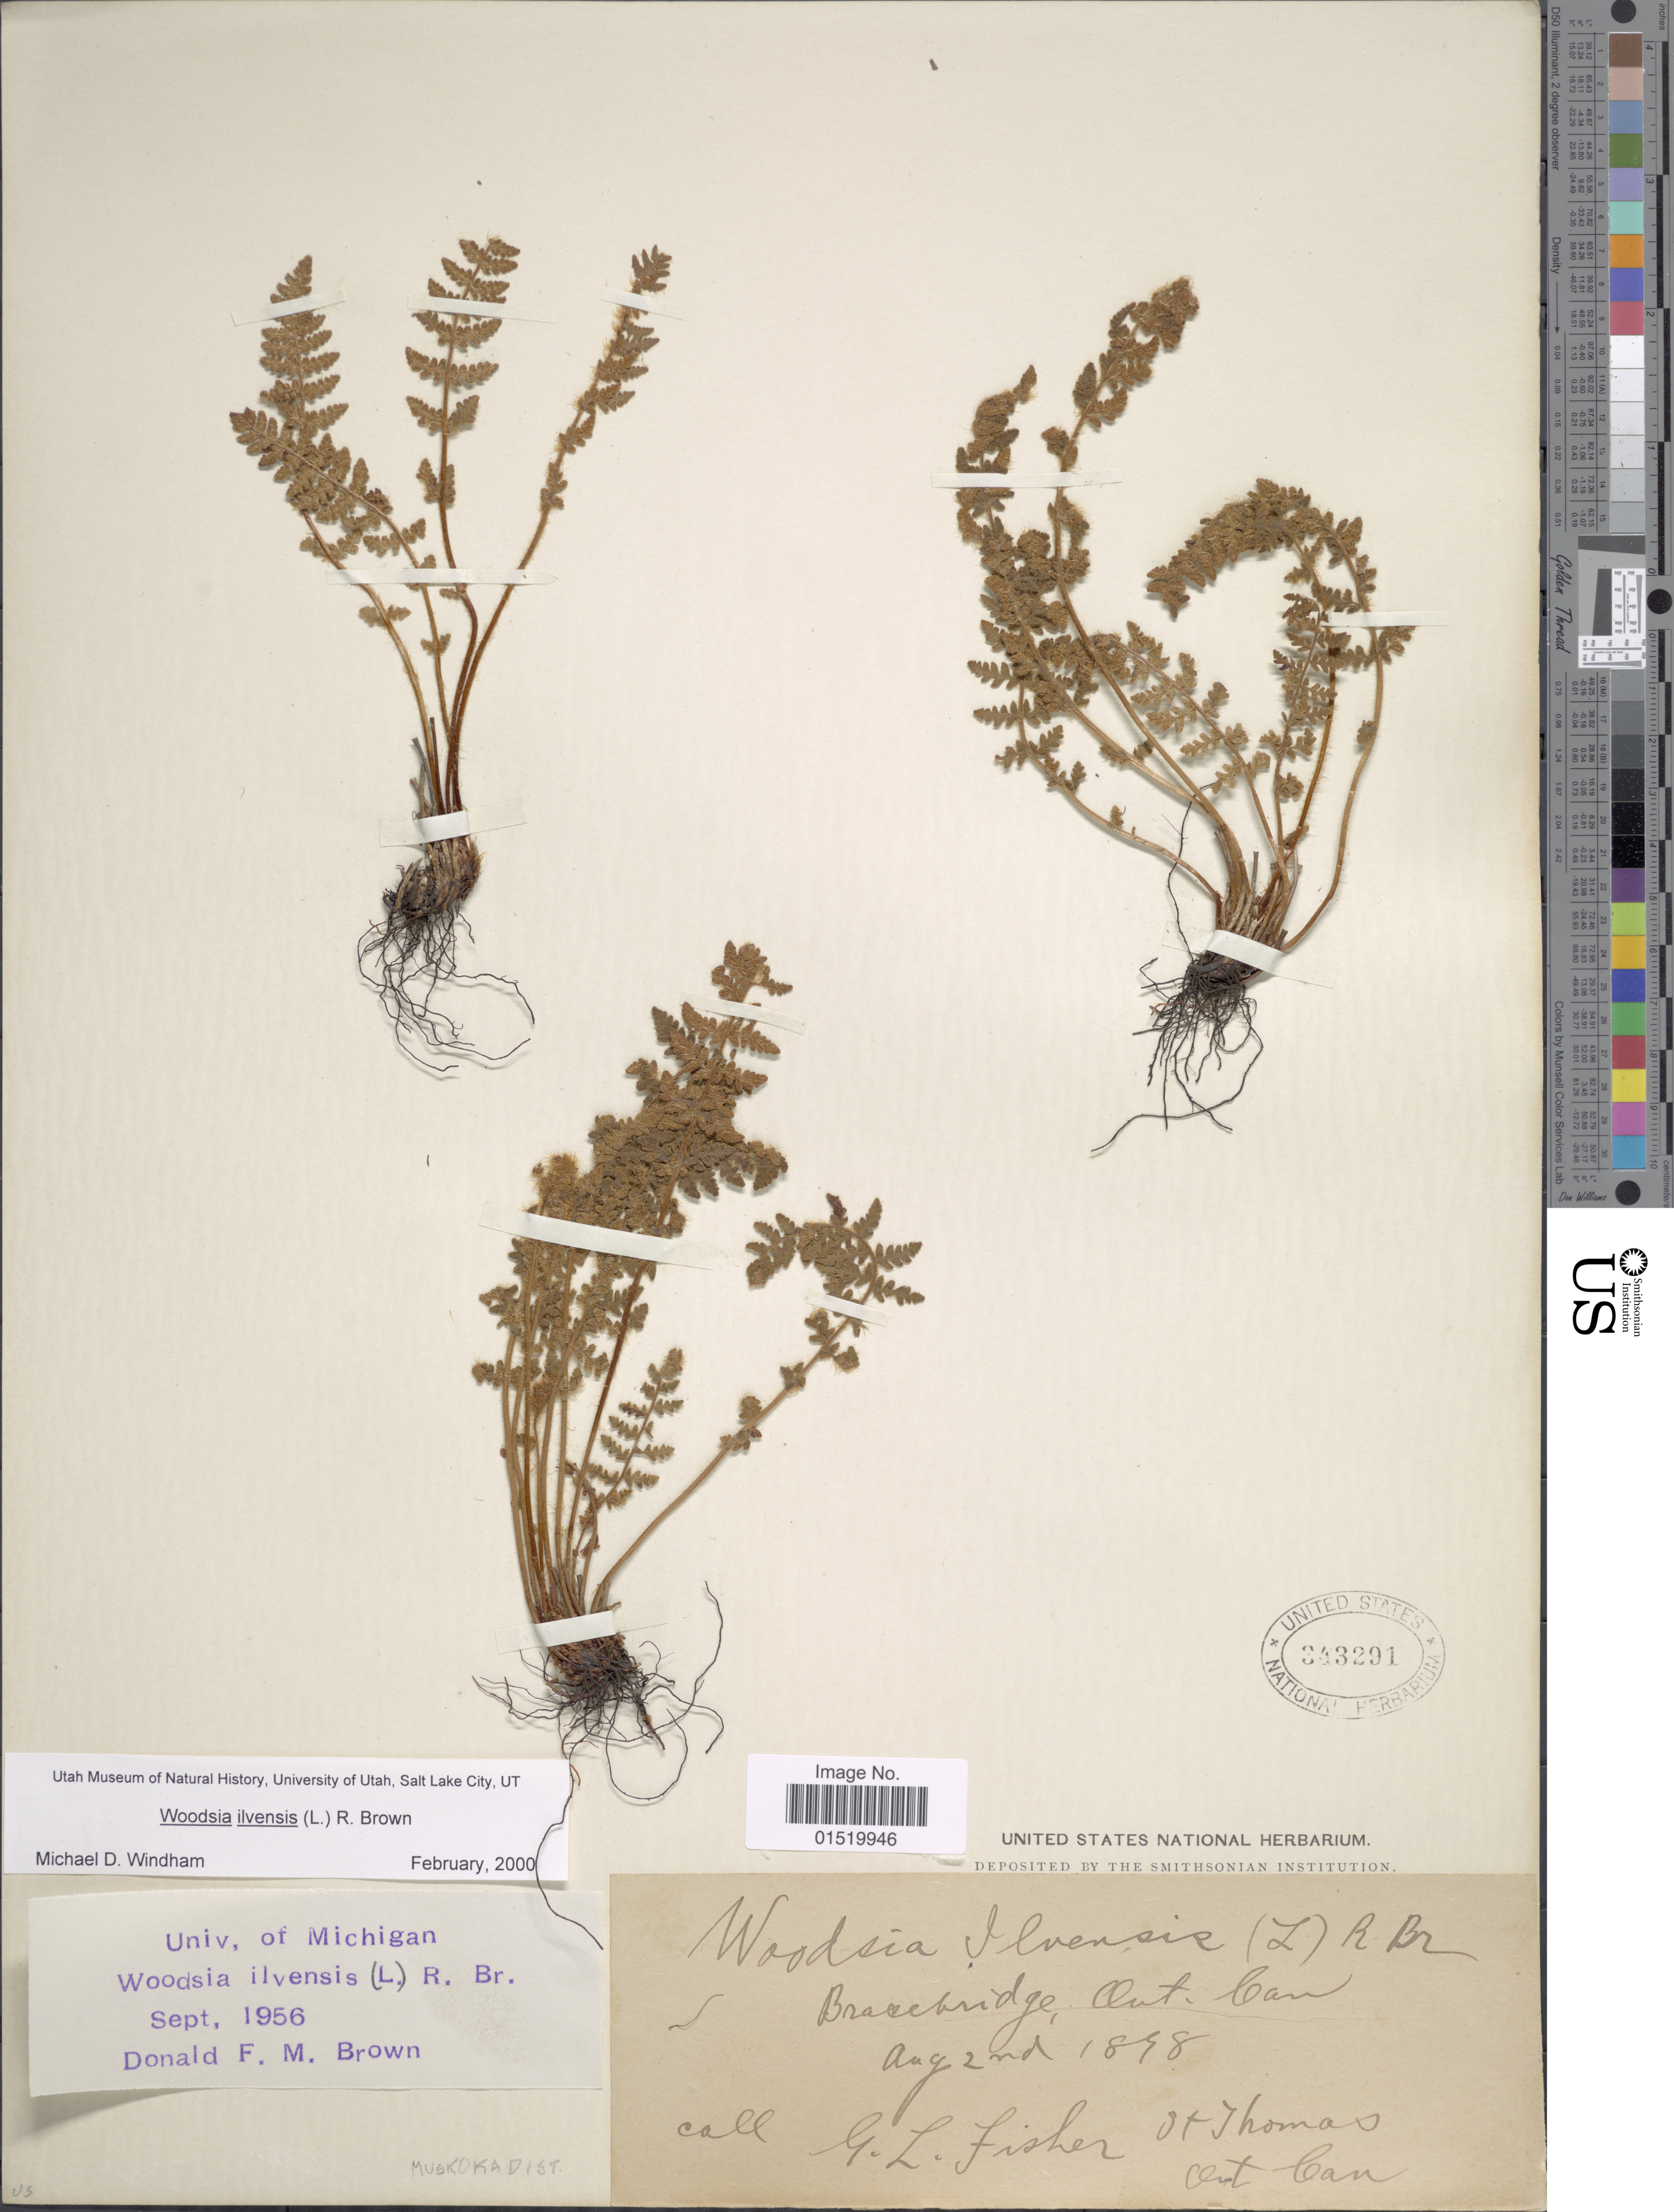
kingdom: Plantae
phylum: Tracheophyta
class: Polypodiopsida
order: Polypodiales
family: Woodsiaceae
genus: Woodsia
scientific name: Woodsia ilvensis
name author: (L.) R. Br.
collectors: G. L. Fisher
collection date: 1898-08-02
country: Canada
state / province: Ontario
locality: Bracebridge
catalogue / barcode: US 343291